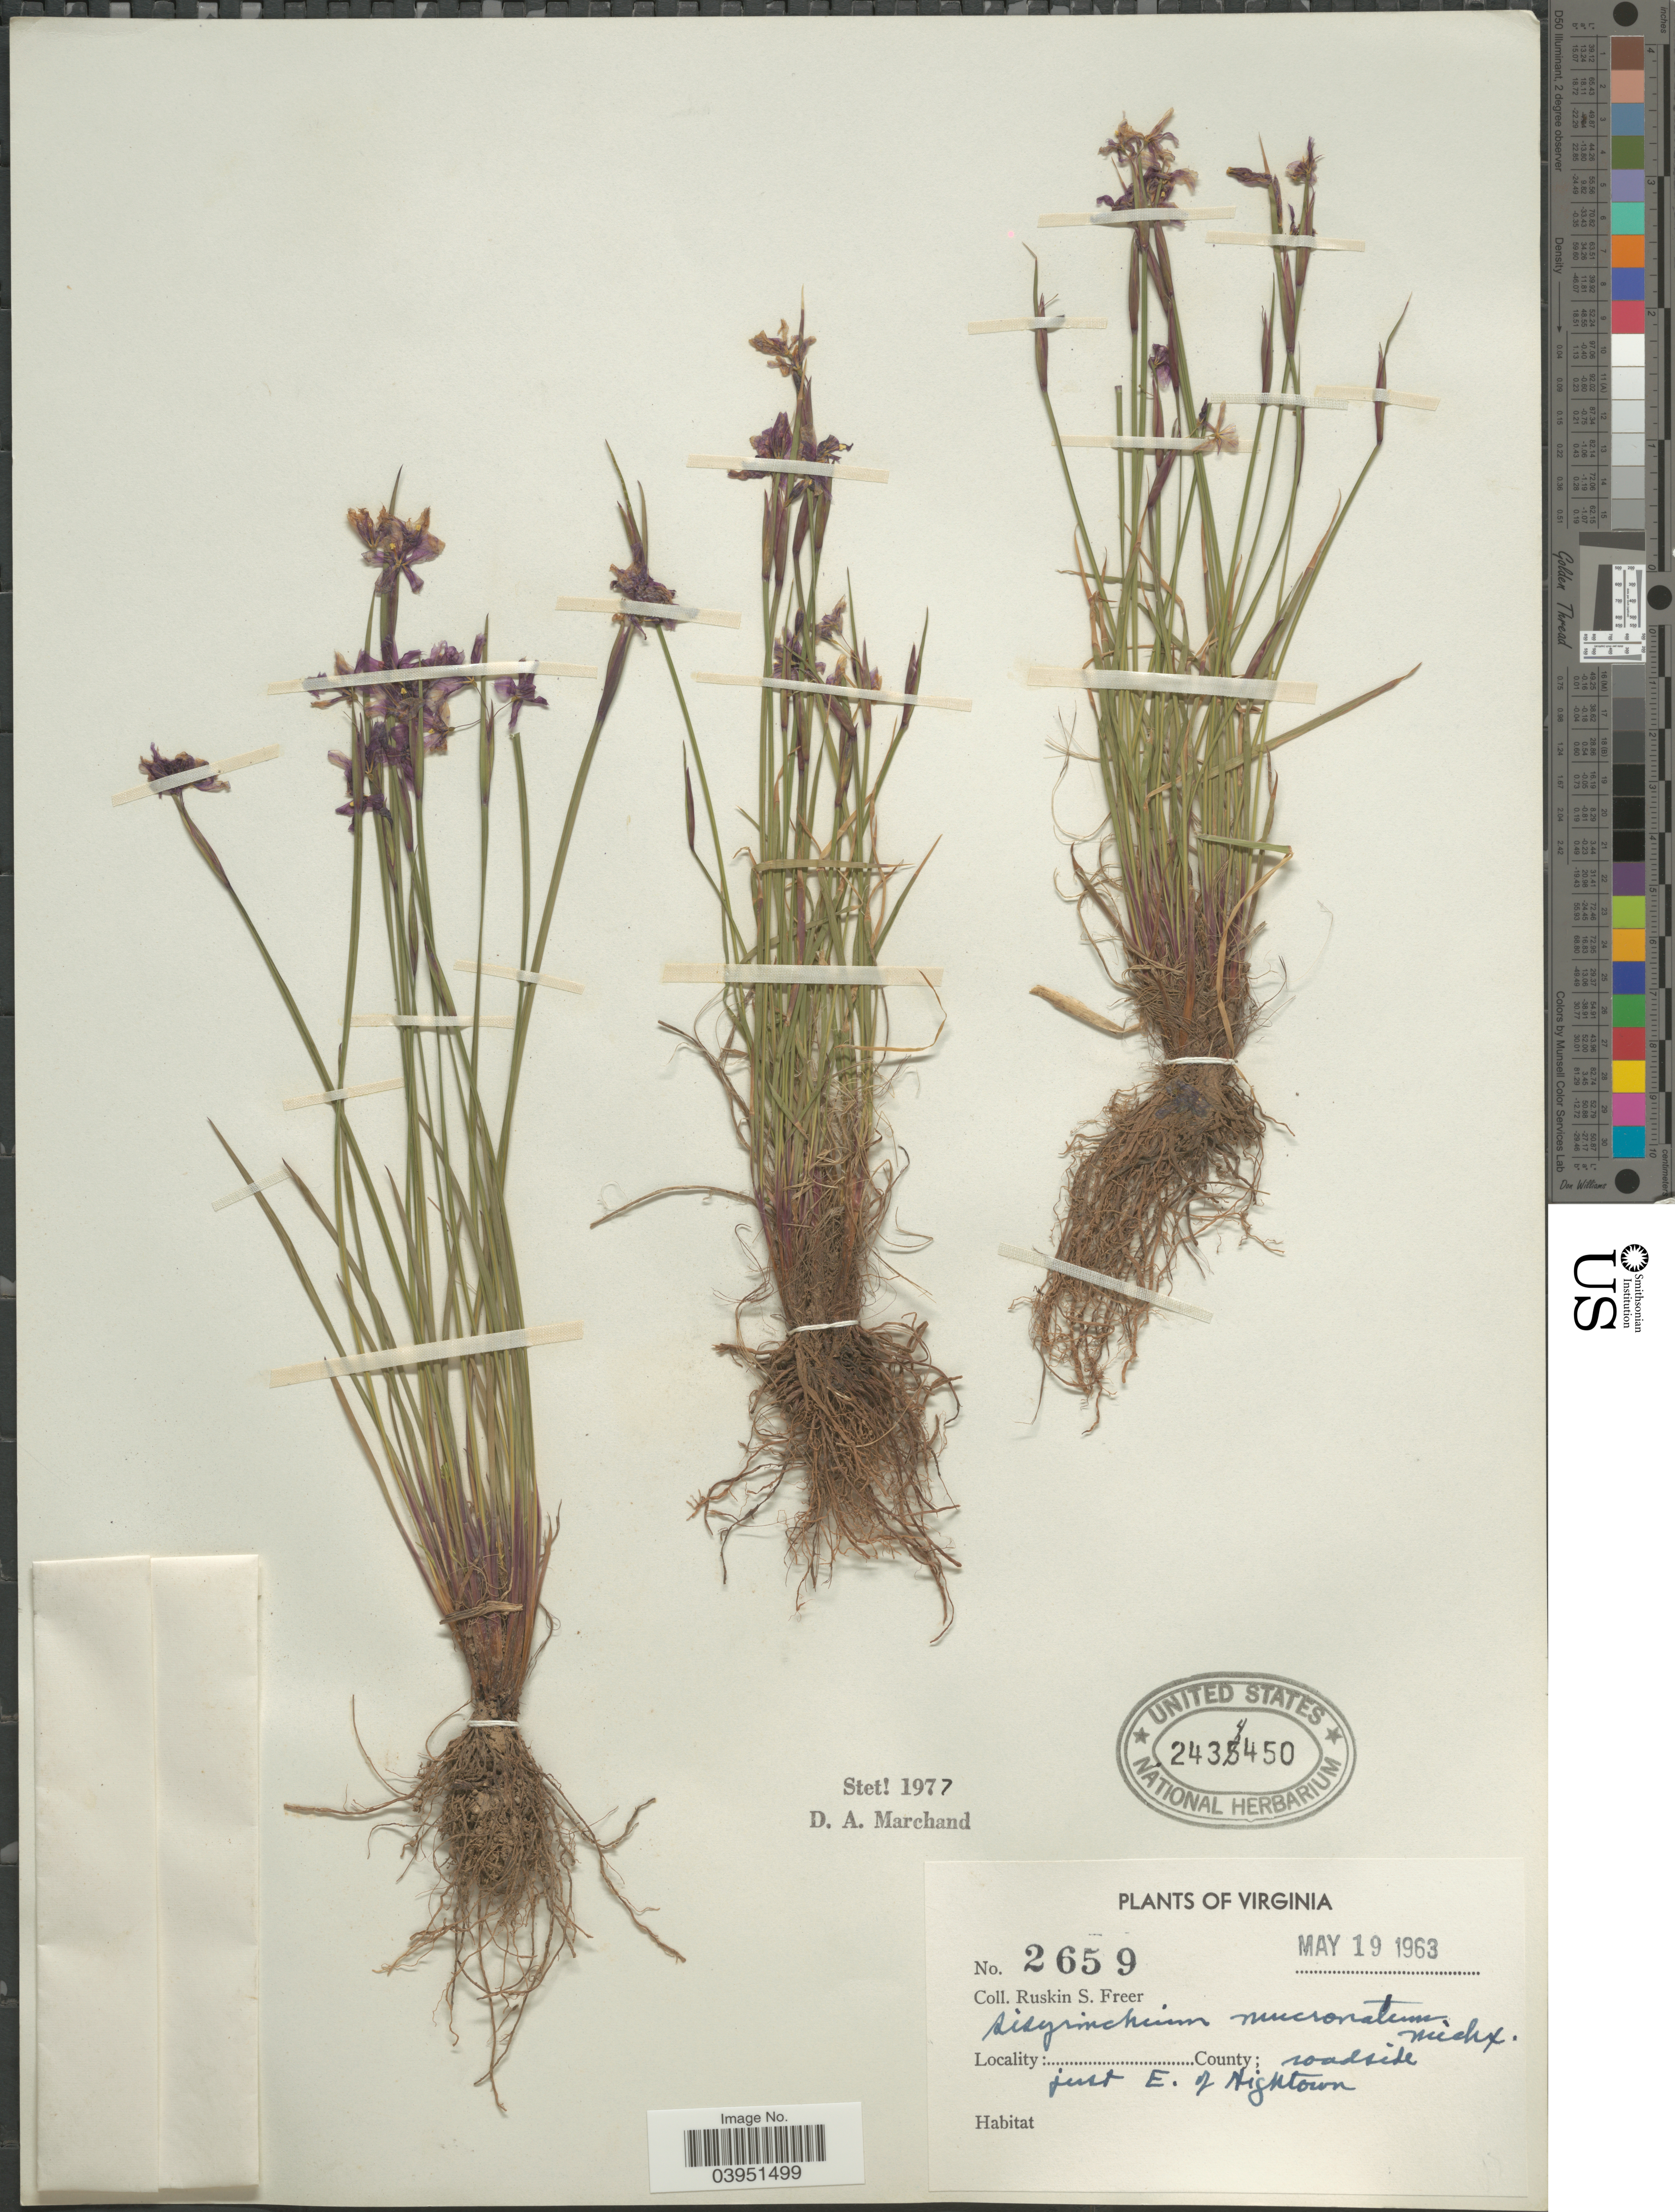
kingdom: Plantae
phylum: Tracheophyta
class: Liliopsida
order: Asparagales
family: Iridaceae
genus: Sisyrinchium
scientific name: Sisyrinchium mucronatum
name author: Michx.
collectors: R. Freer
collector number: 2659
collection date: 1963-05-19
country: United States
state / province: Virginia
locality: Roadside just E. of Hightown.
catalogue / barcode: US 2434450